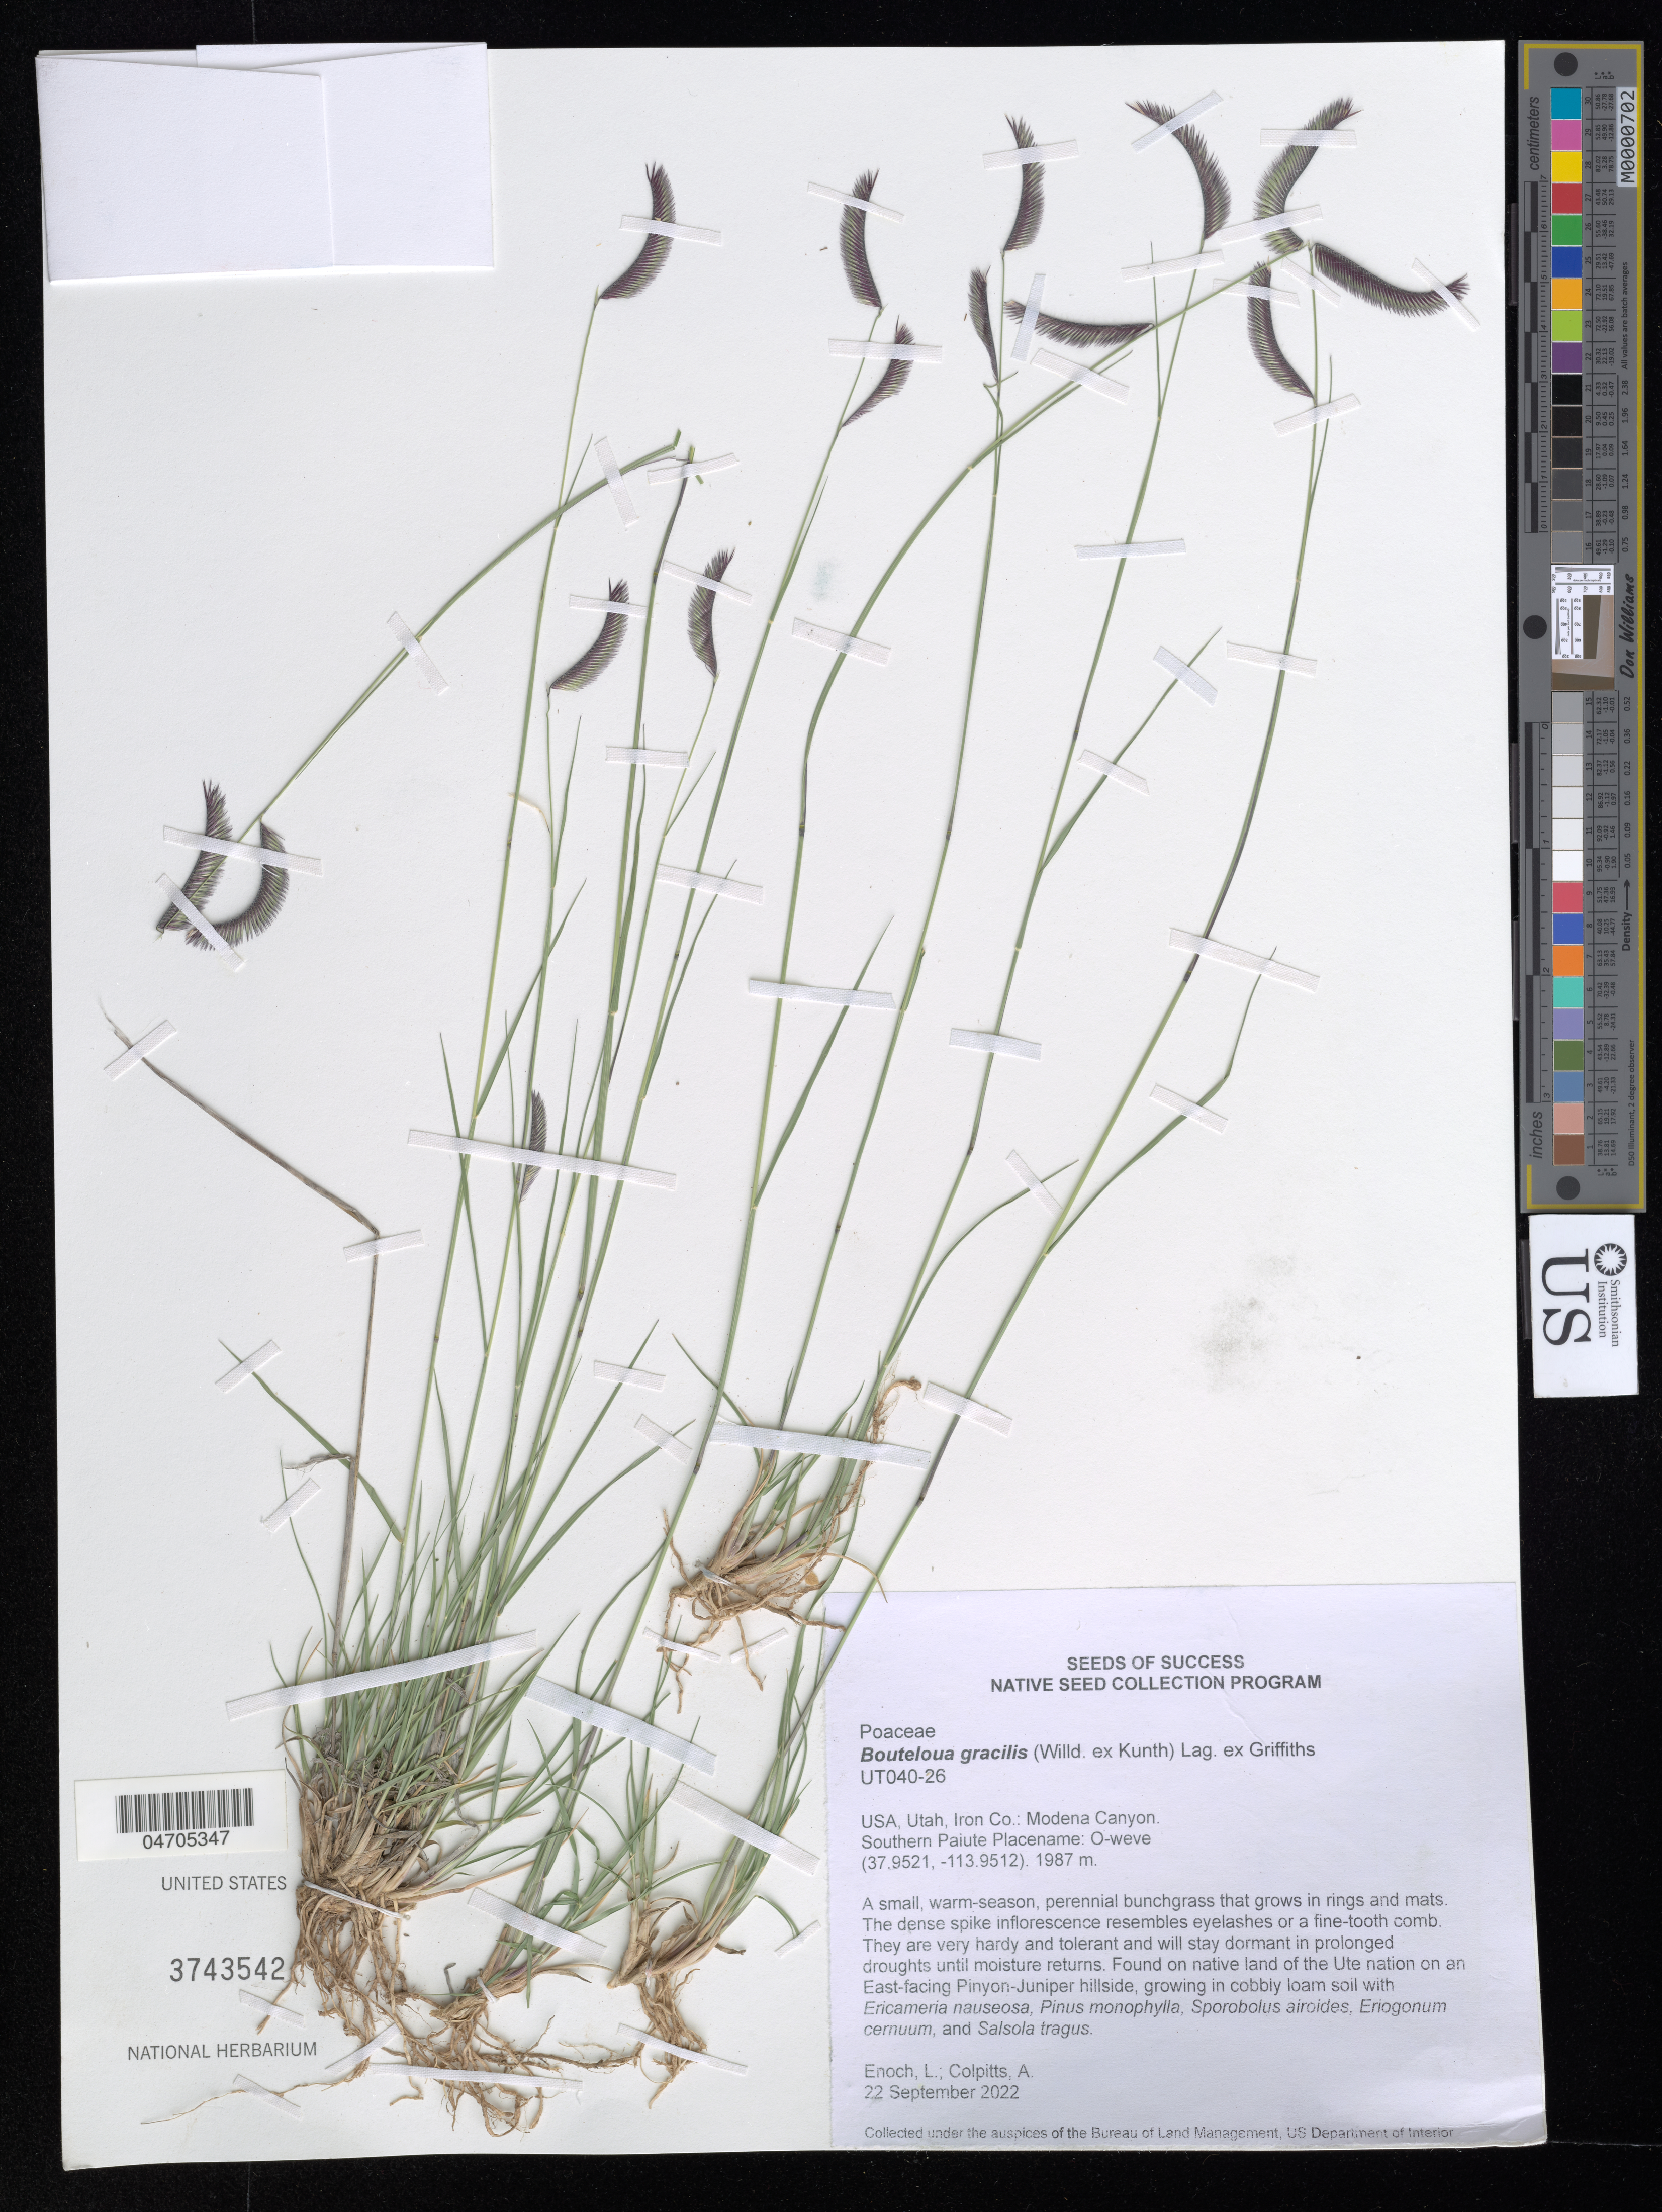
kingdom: Plantae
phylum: Tracheophyta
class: Liliopsida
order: Poales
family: Poaceae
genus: Bouteloua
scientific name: Bouteloua gracilis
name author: (Kunth) Lag. ex Griffiths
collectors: L. Enoch & A. Colpitts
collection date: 2022-09-22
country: United States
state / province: Utah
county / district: Iron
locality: Iron Co.: Modena Canyon. Southern Paiute Placename: O-weve.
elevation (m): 1987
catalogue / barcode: US 3743542